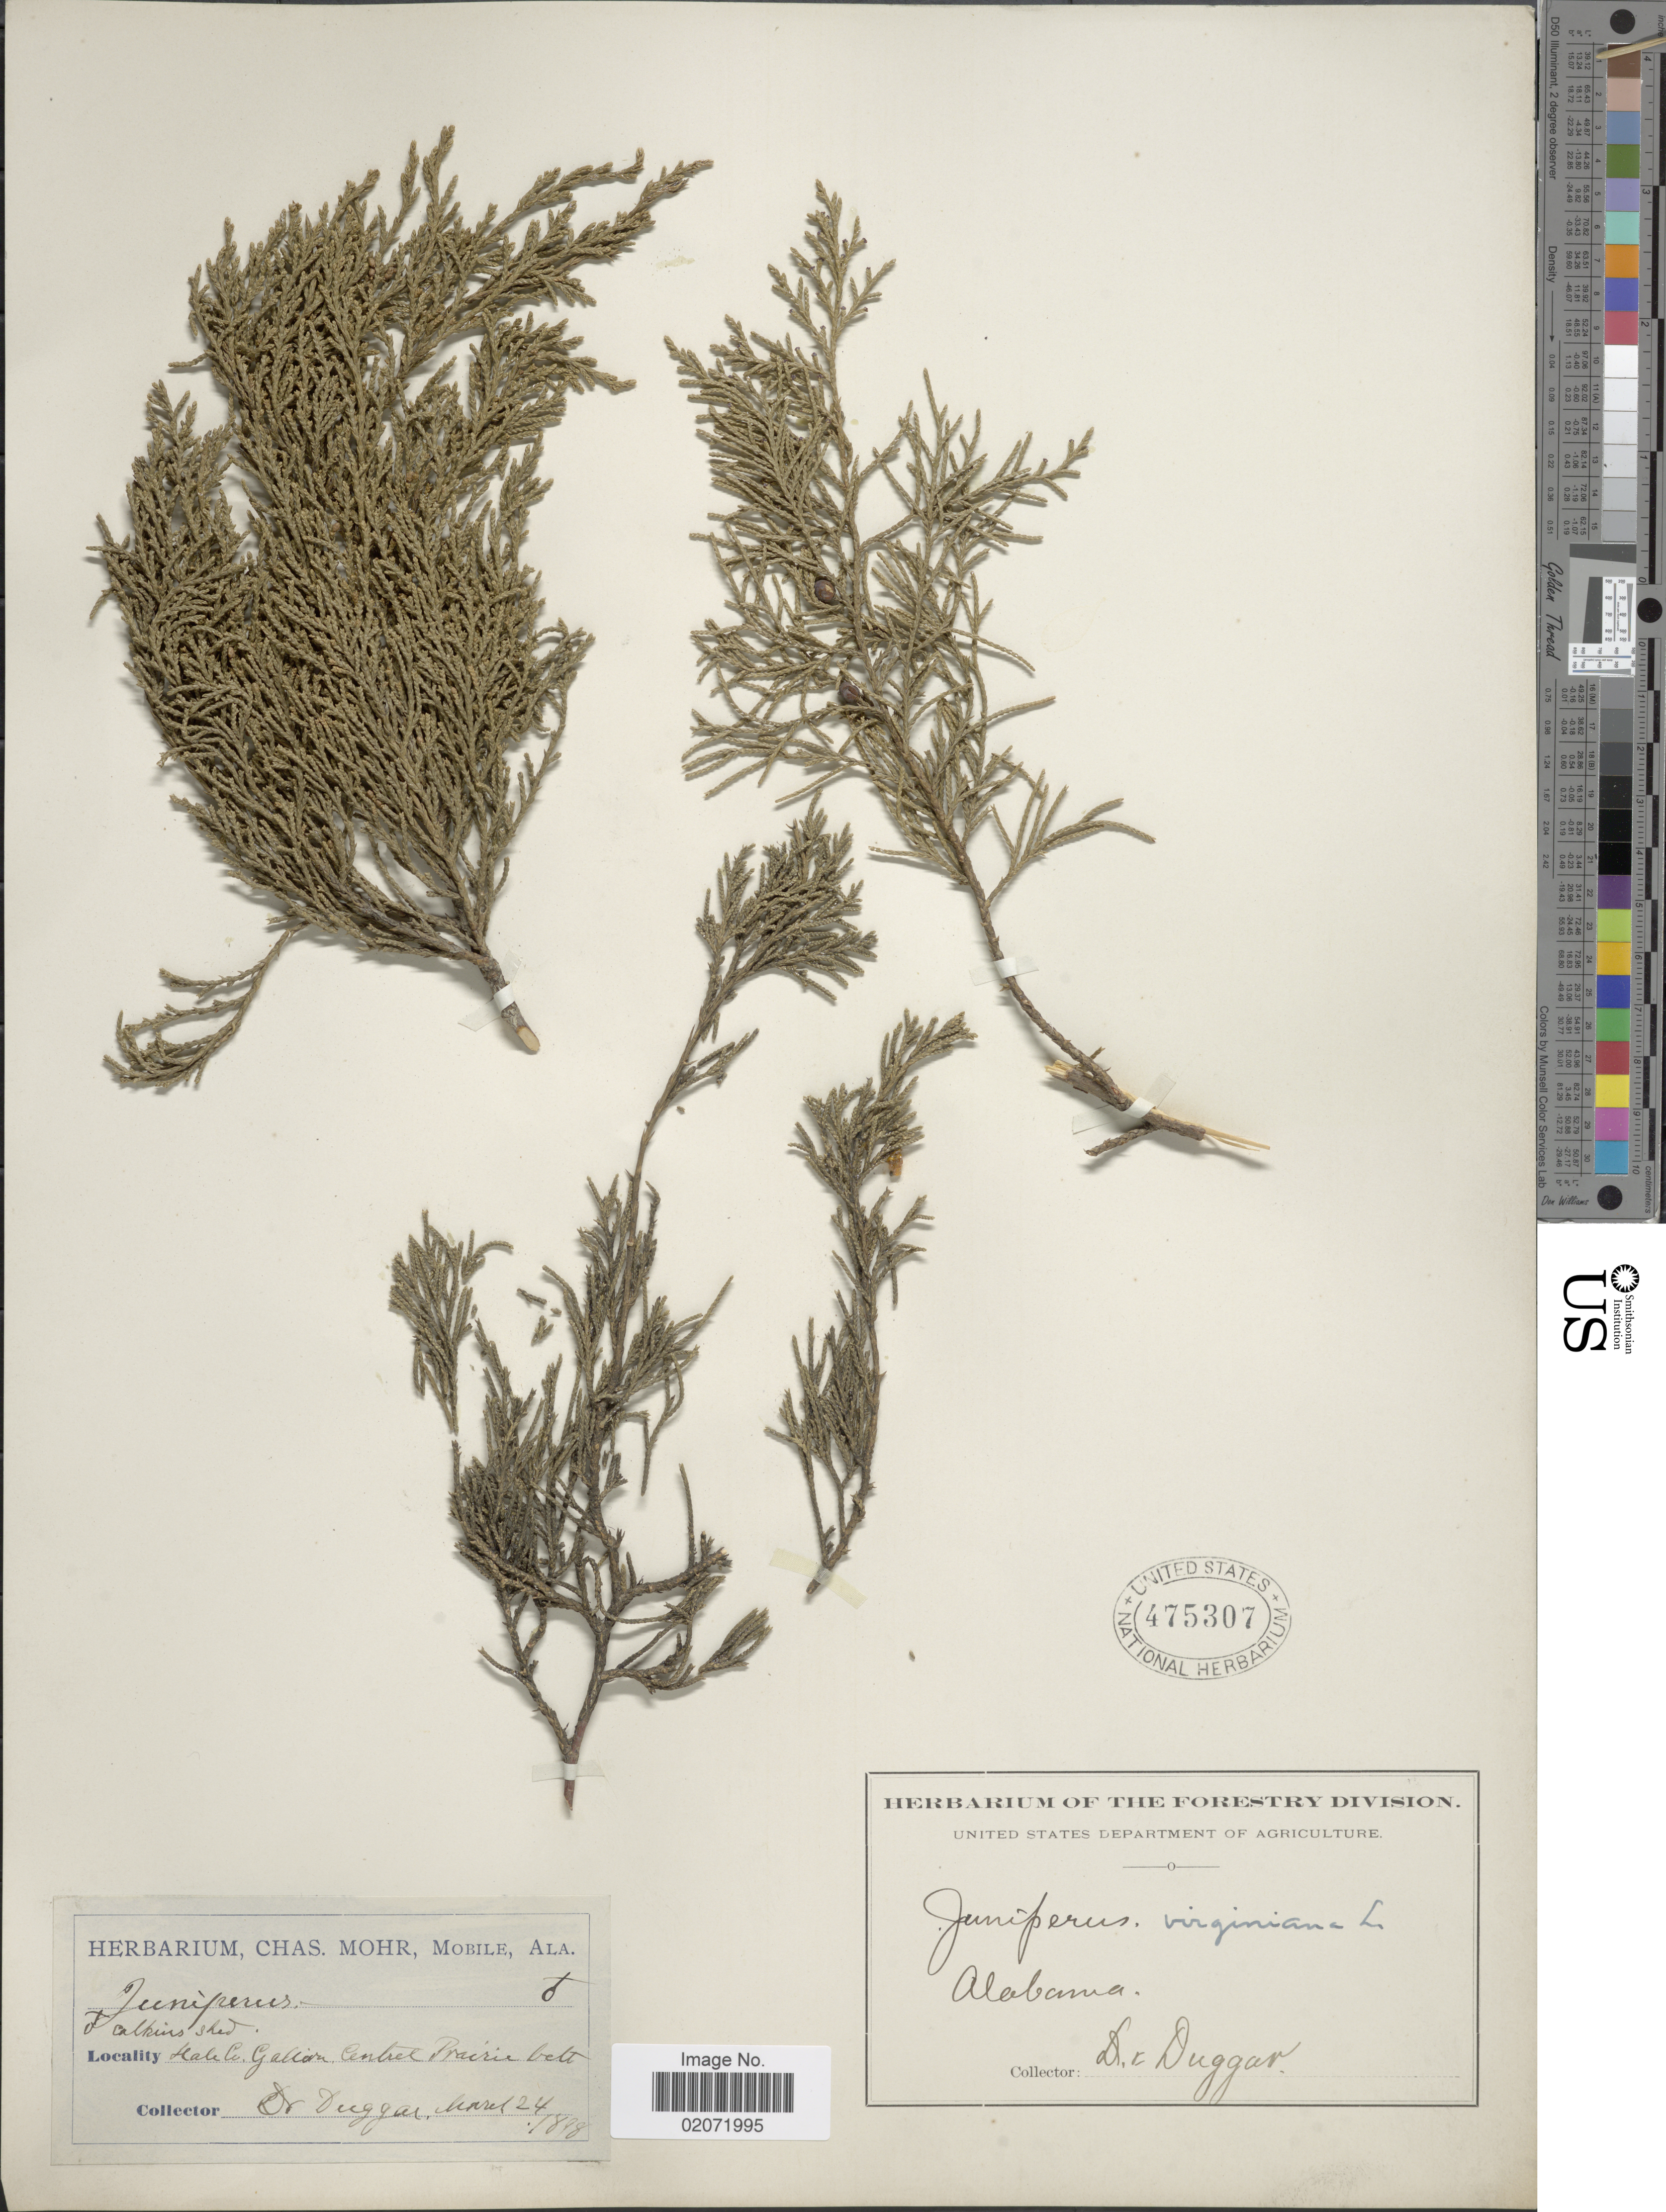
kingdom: Plantae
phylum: Tracheophyta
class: Pinopsida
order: Pinales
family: Cupressaceae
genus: Juniperus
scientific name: Juniperus virginiana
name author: L.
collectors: Duggar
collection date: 1888-03-24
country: United States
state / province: Alabama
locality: Hale Co. Gallion Central Prairie belt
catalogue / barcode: US 475307